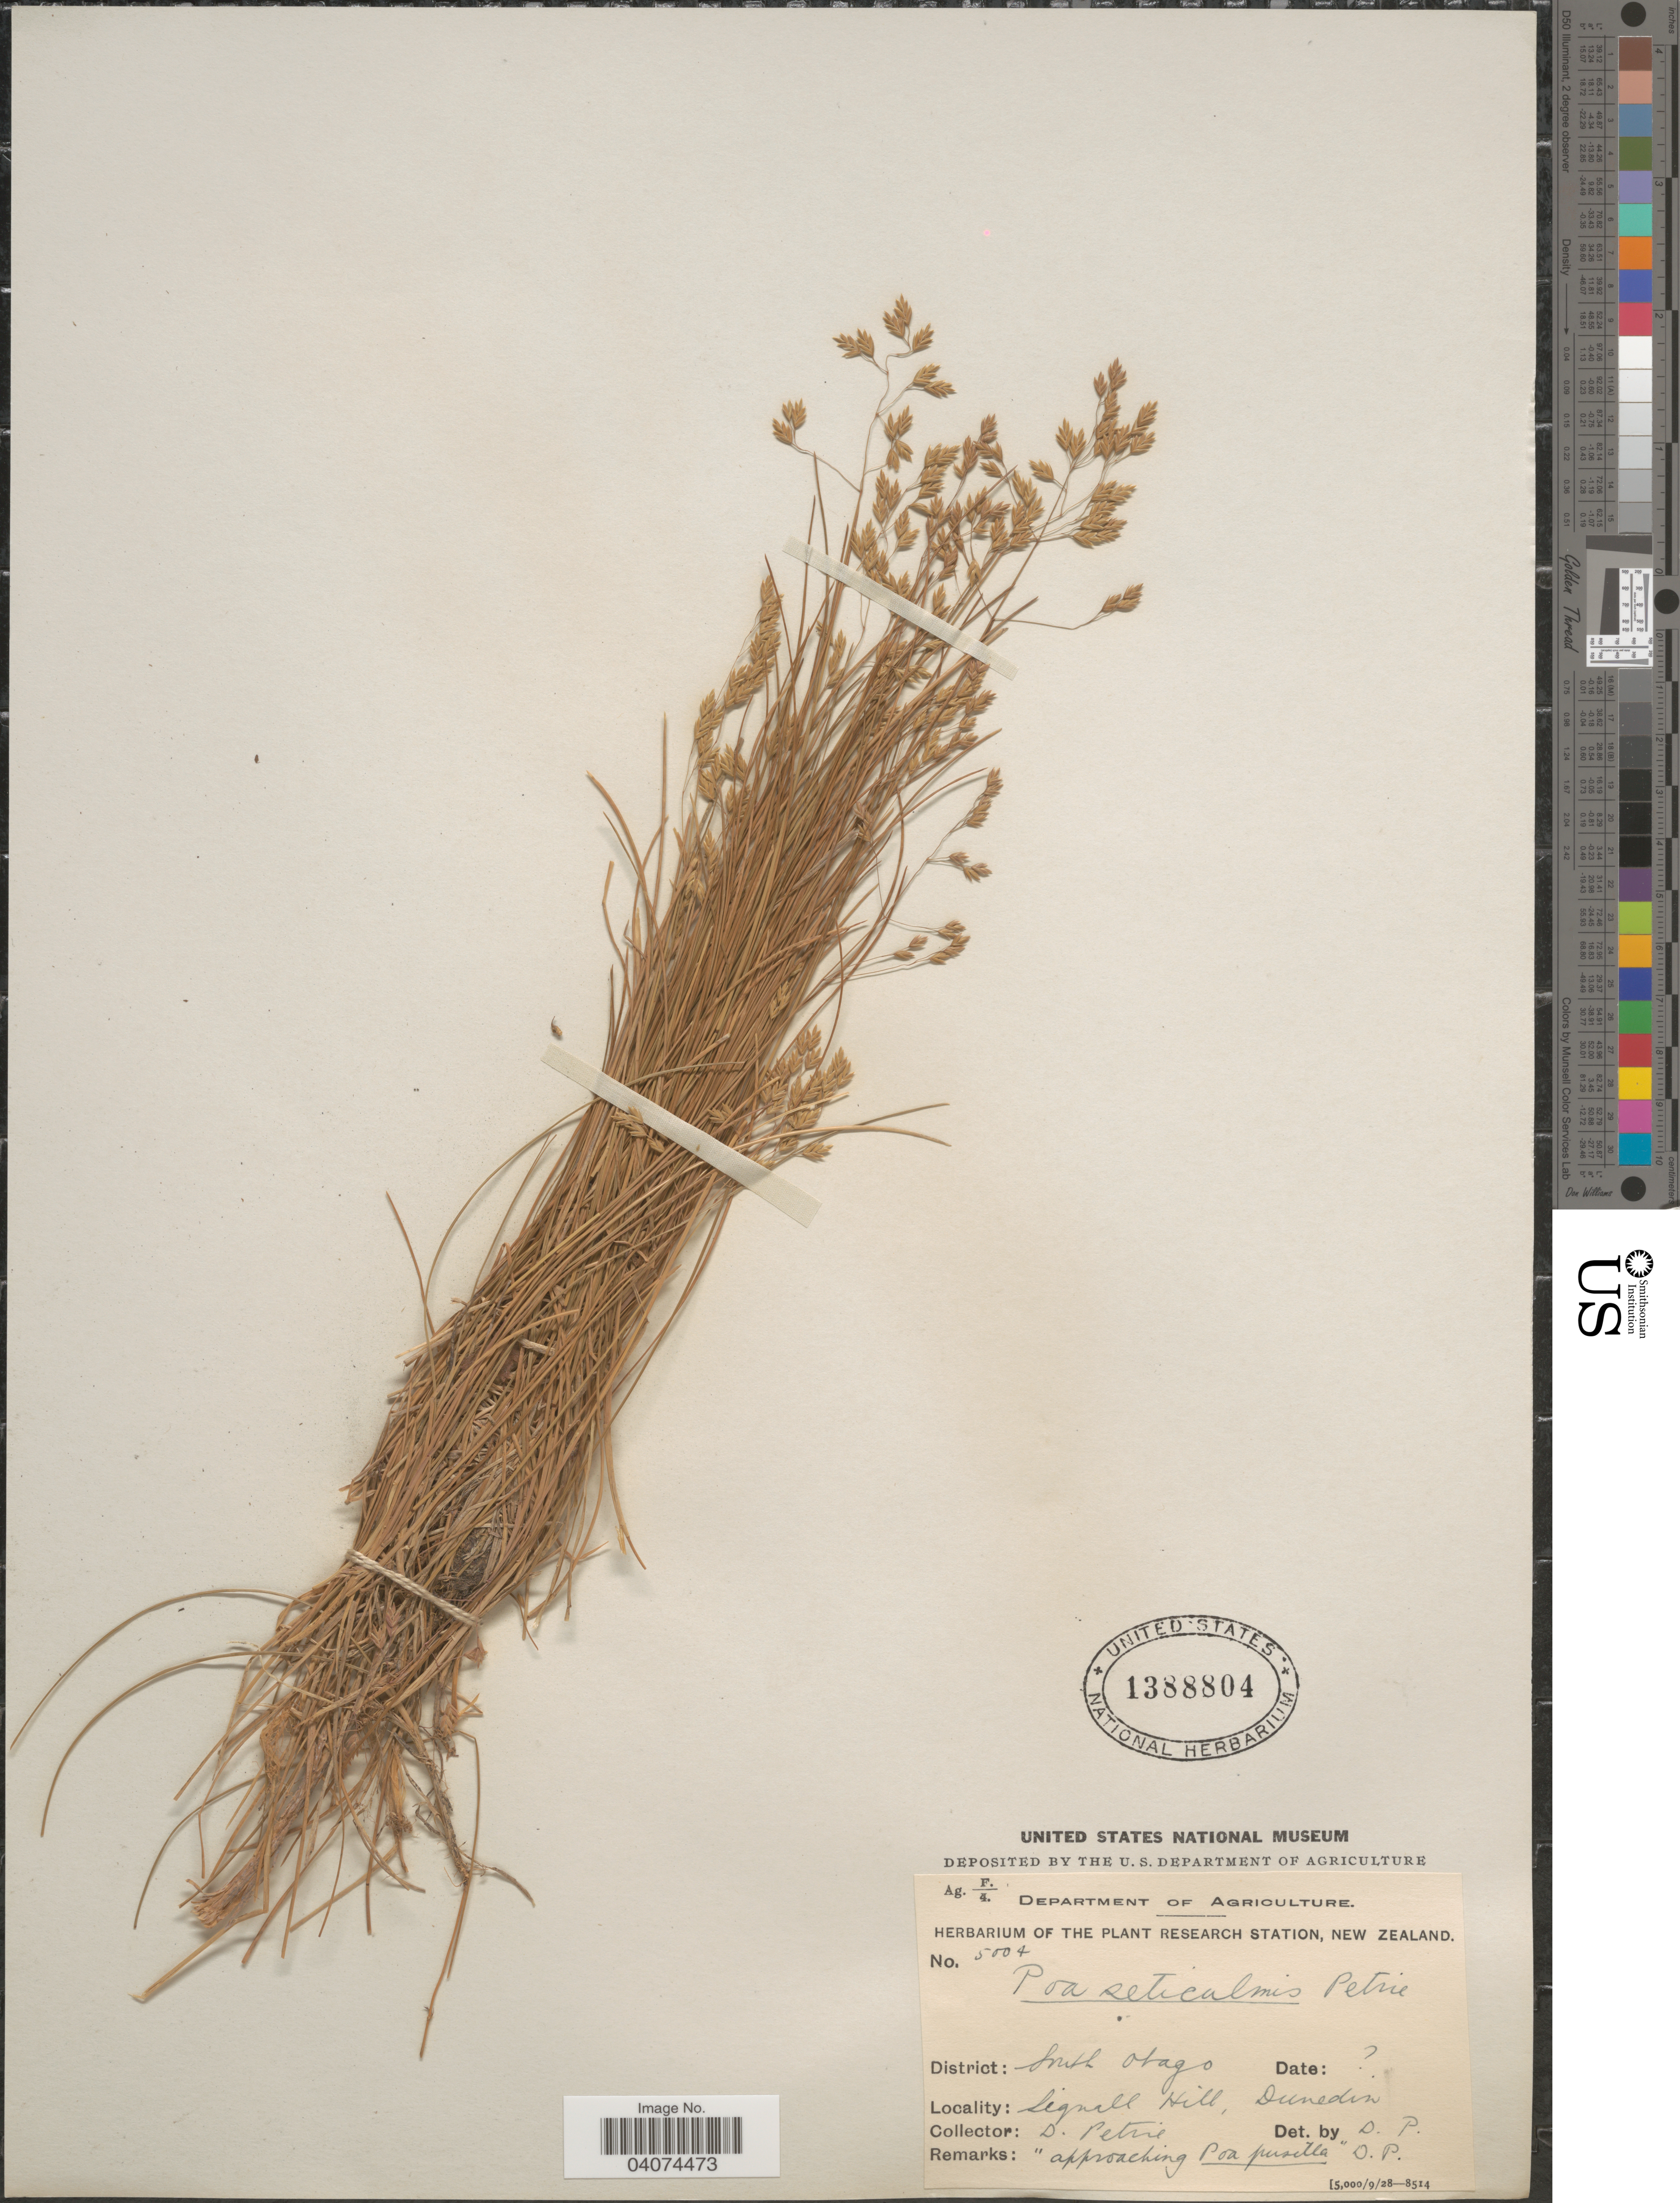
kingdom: Plantae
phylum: Tracheophyta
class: Liliopsida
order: Poales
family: Poaceae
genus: Poa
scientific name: Poa pusilla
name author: Berggr.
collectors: D. Petrie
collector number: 5004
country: New Zealand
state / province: Otago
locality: District: South Otago. Signall Hill, Dunedin.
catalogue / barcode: US 1388804